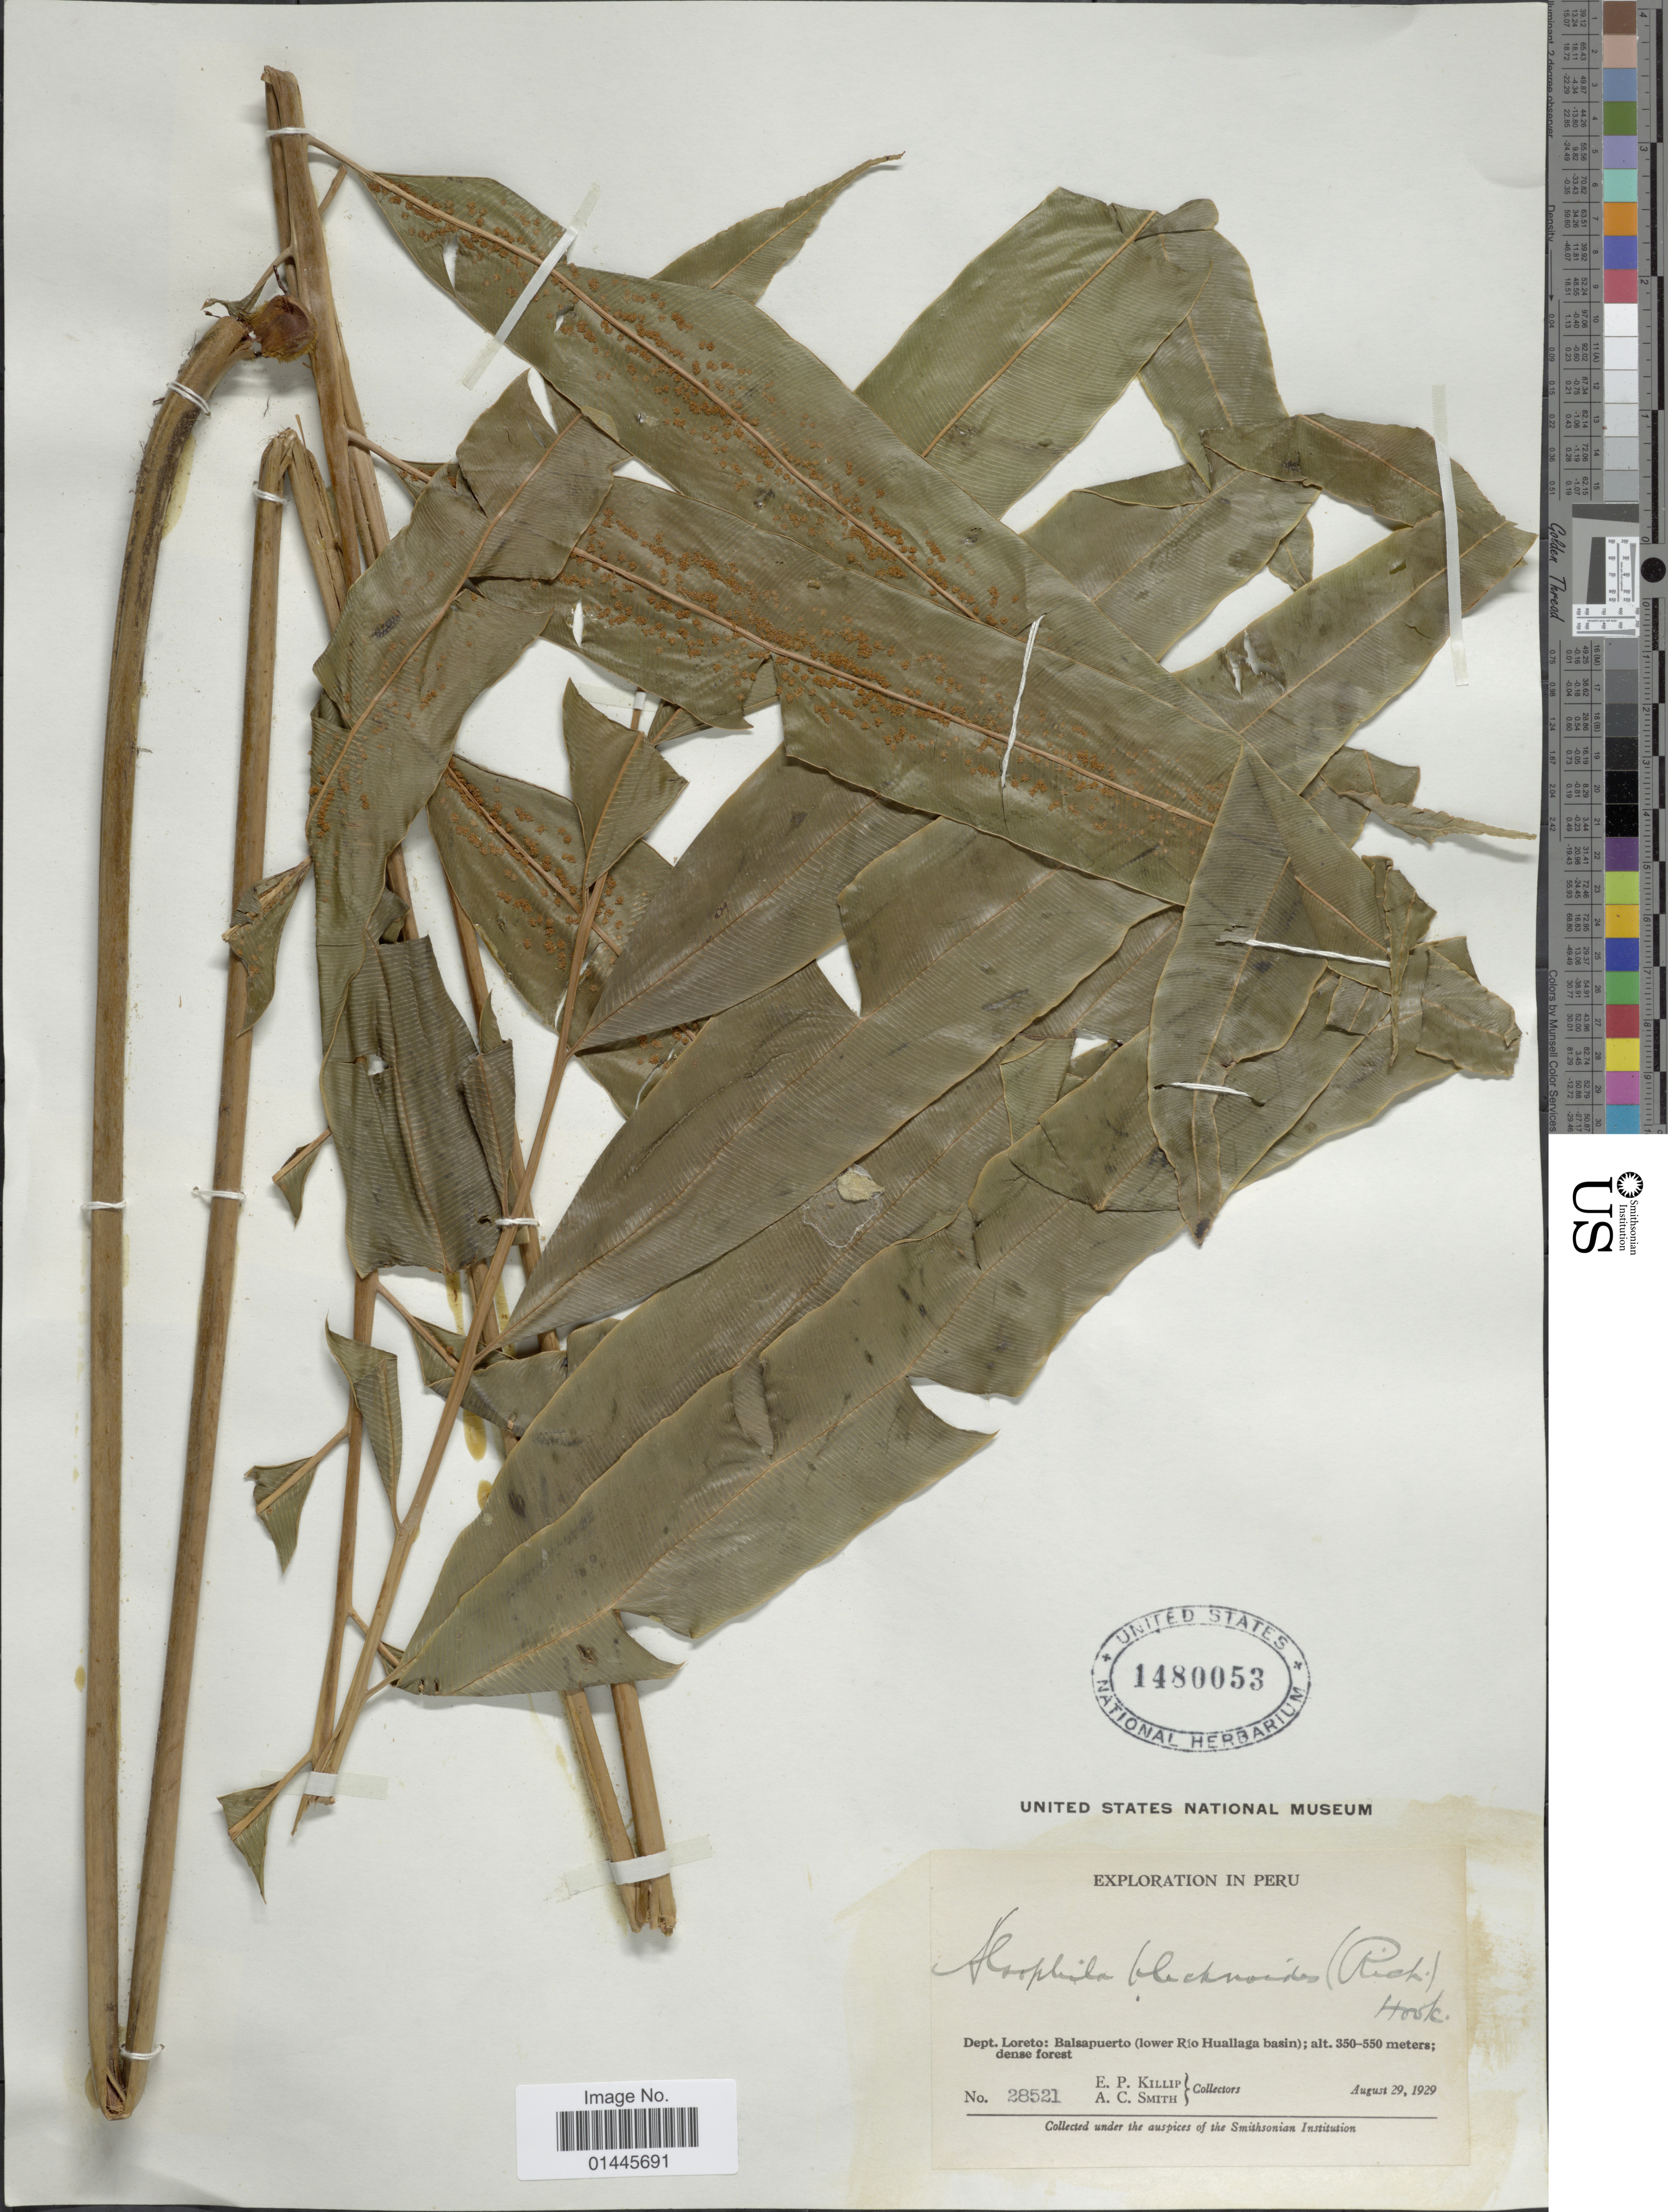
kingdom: Plantae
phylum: Tracheophyta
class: Polypodiopsida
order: Cyatheales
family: Metaxyaceae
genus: Metaxya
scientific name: Metaxya rostrata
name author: (Kunth) C. Presl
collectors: E. P. Killip & A. C. Smith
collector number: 28521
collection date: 1929-08-29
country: Peru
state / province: Loreto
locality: Balsapuerto (lower Rio Huallaga basin).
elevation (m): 350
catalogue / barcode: US 1480053